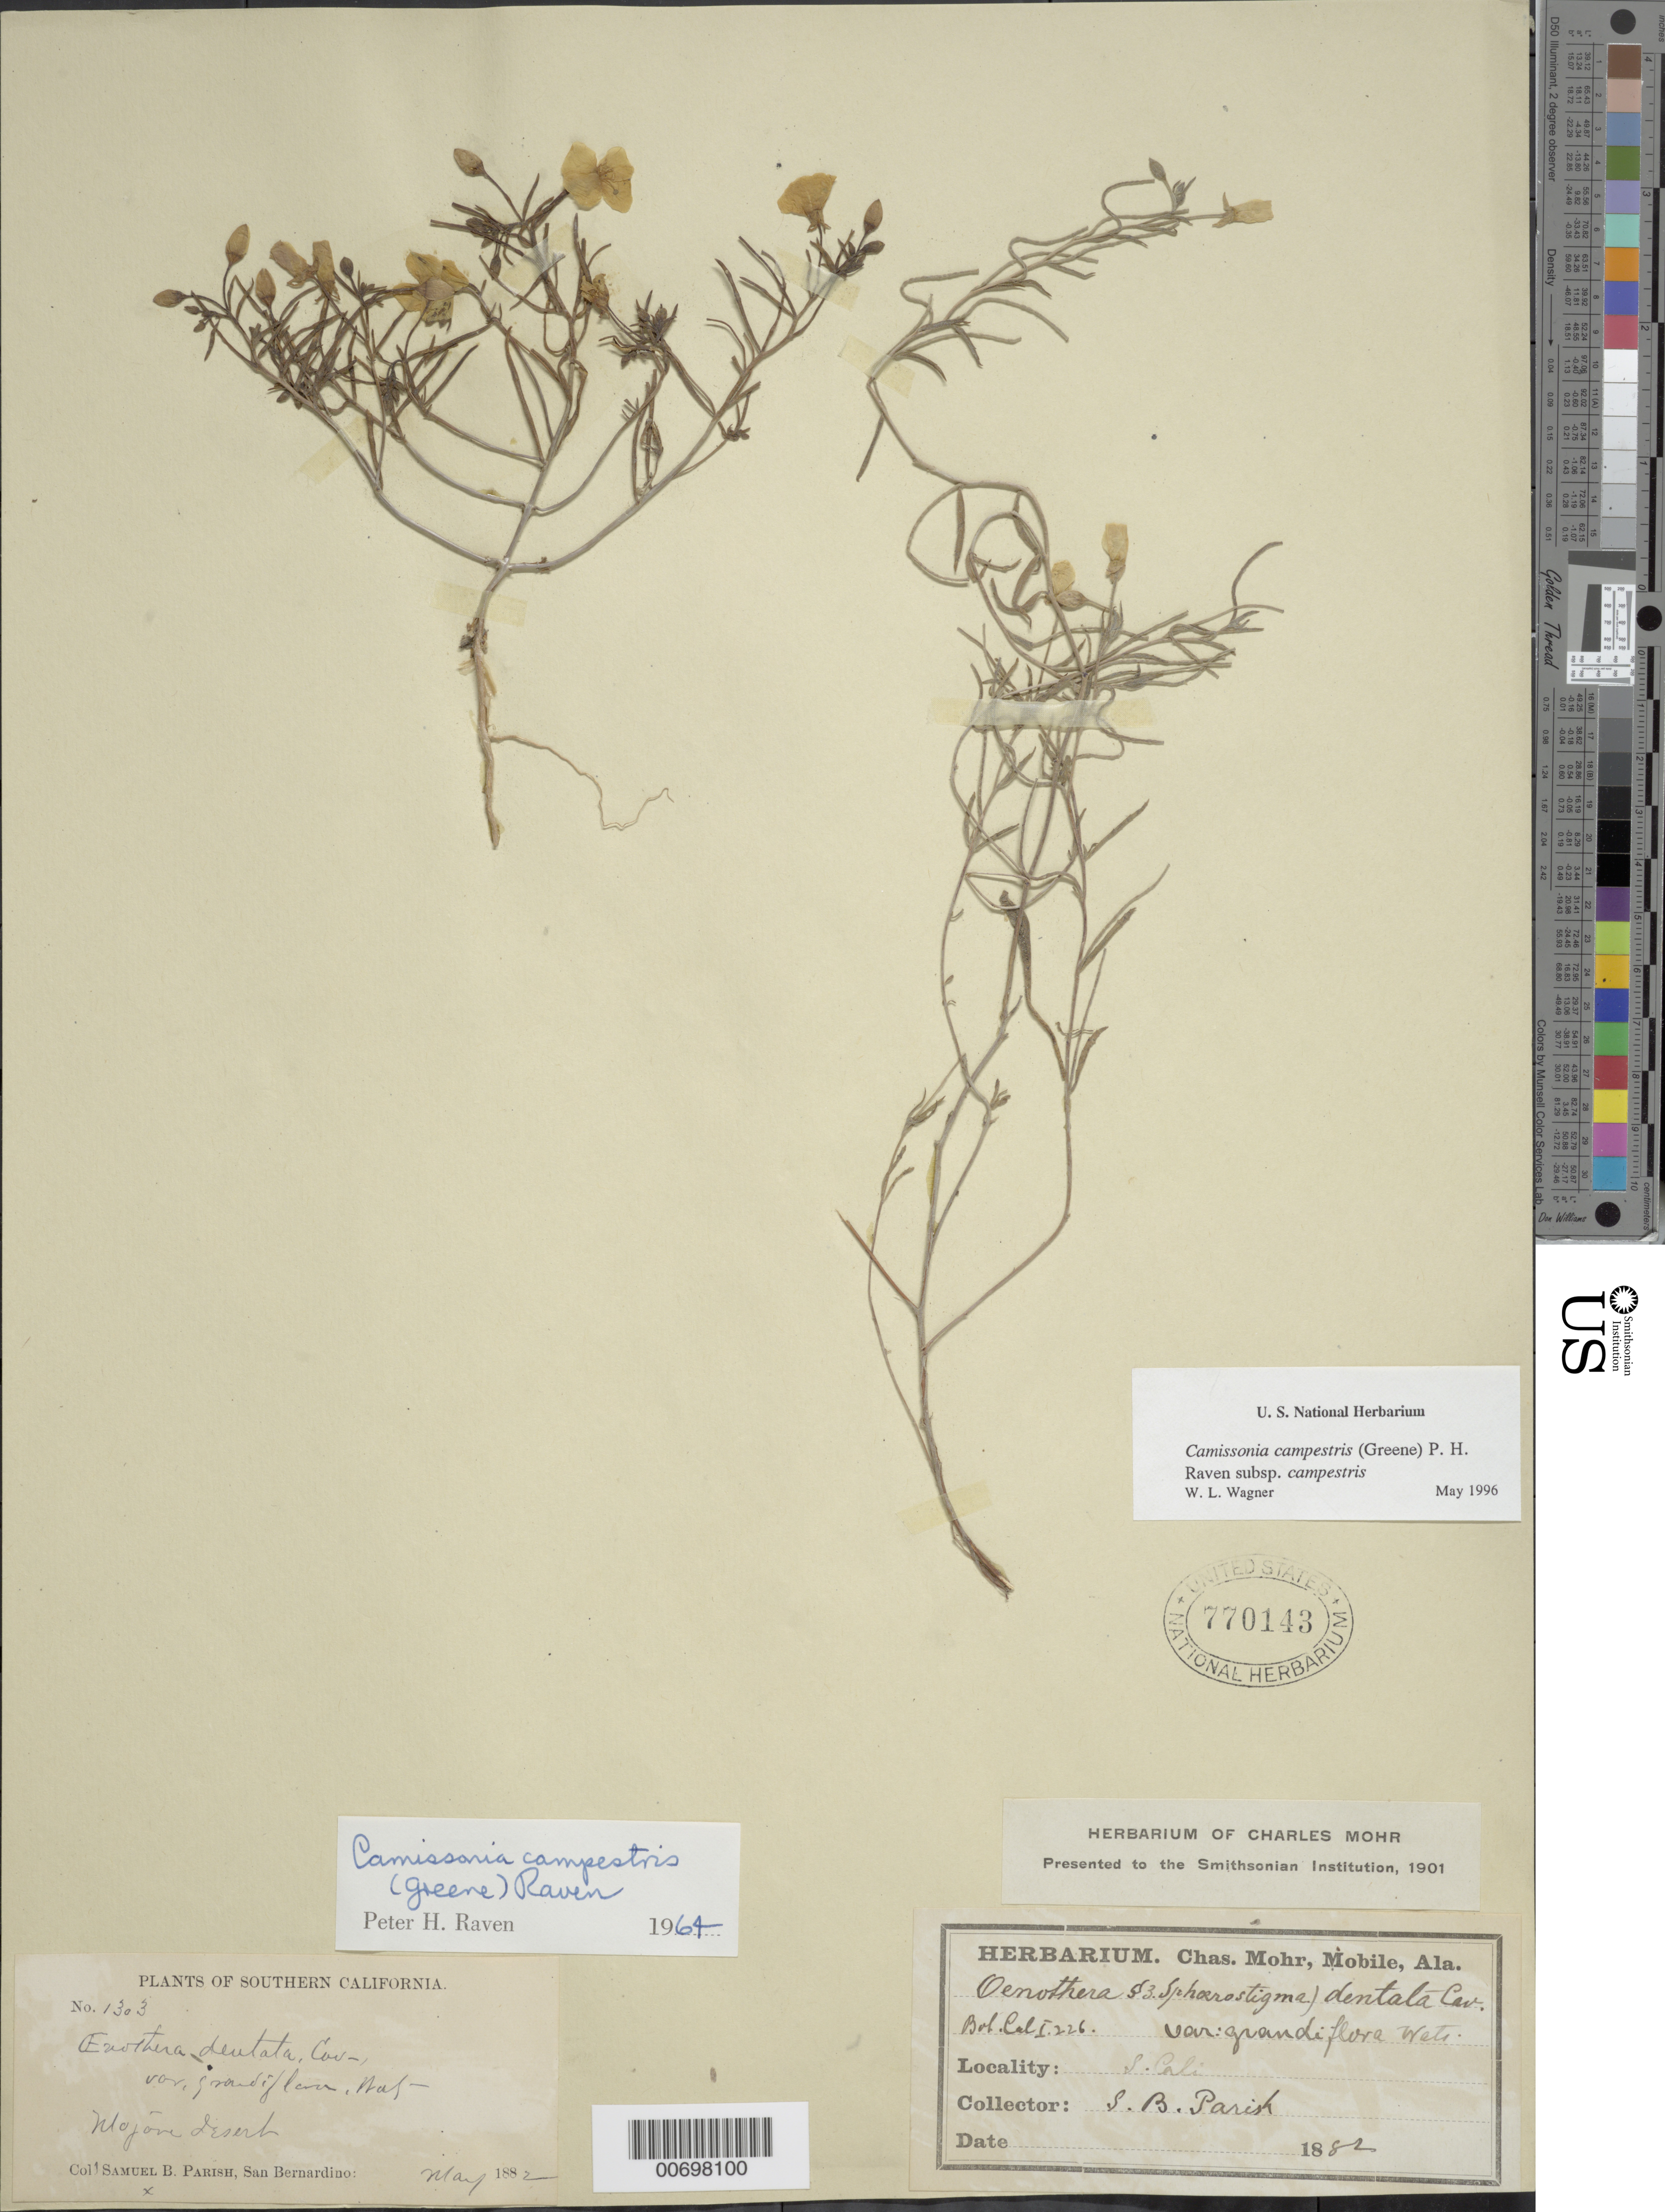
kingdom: Plantae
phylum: Tracheophyta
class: Magnoliopsida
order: Myrtales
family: Onagraceae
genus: Camissonia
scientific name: Camissonia campestris subsp. campestris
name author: (Greene) P.H. Raven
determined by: Wagner, W. L., (BOT), Smithsonian Institution - National Museum of Natural History (UNITED STATES)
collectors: S. B. Parish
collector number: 1303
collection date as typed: May 1882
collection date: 1882-05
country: United States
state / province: California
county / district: San Bernardino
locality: Mojave Desert.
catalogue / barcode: US 770143